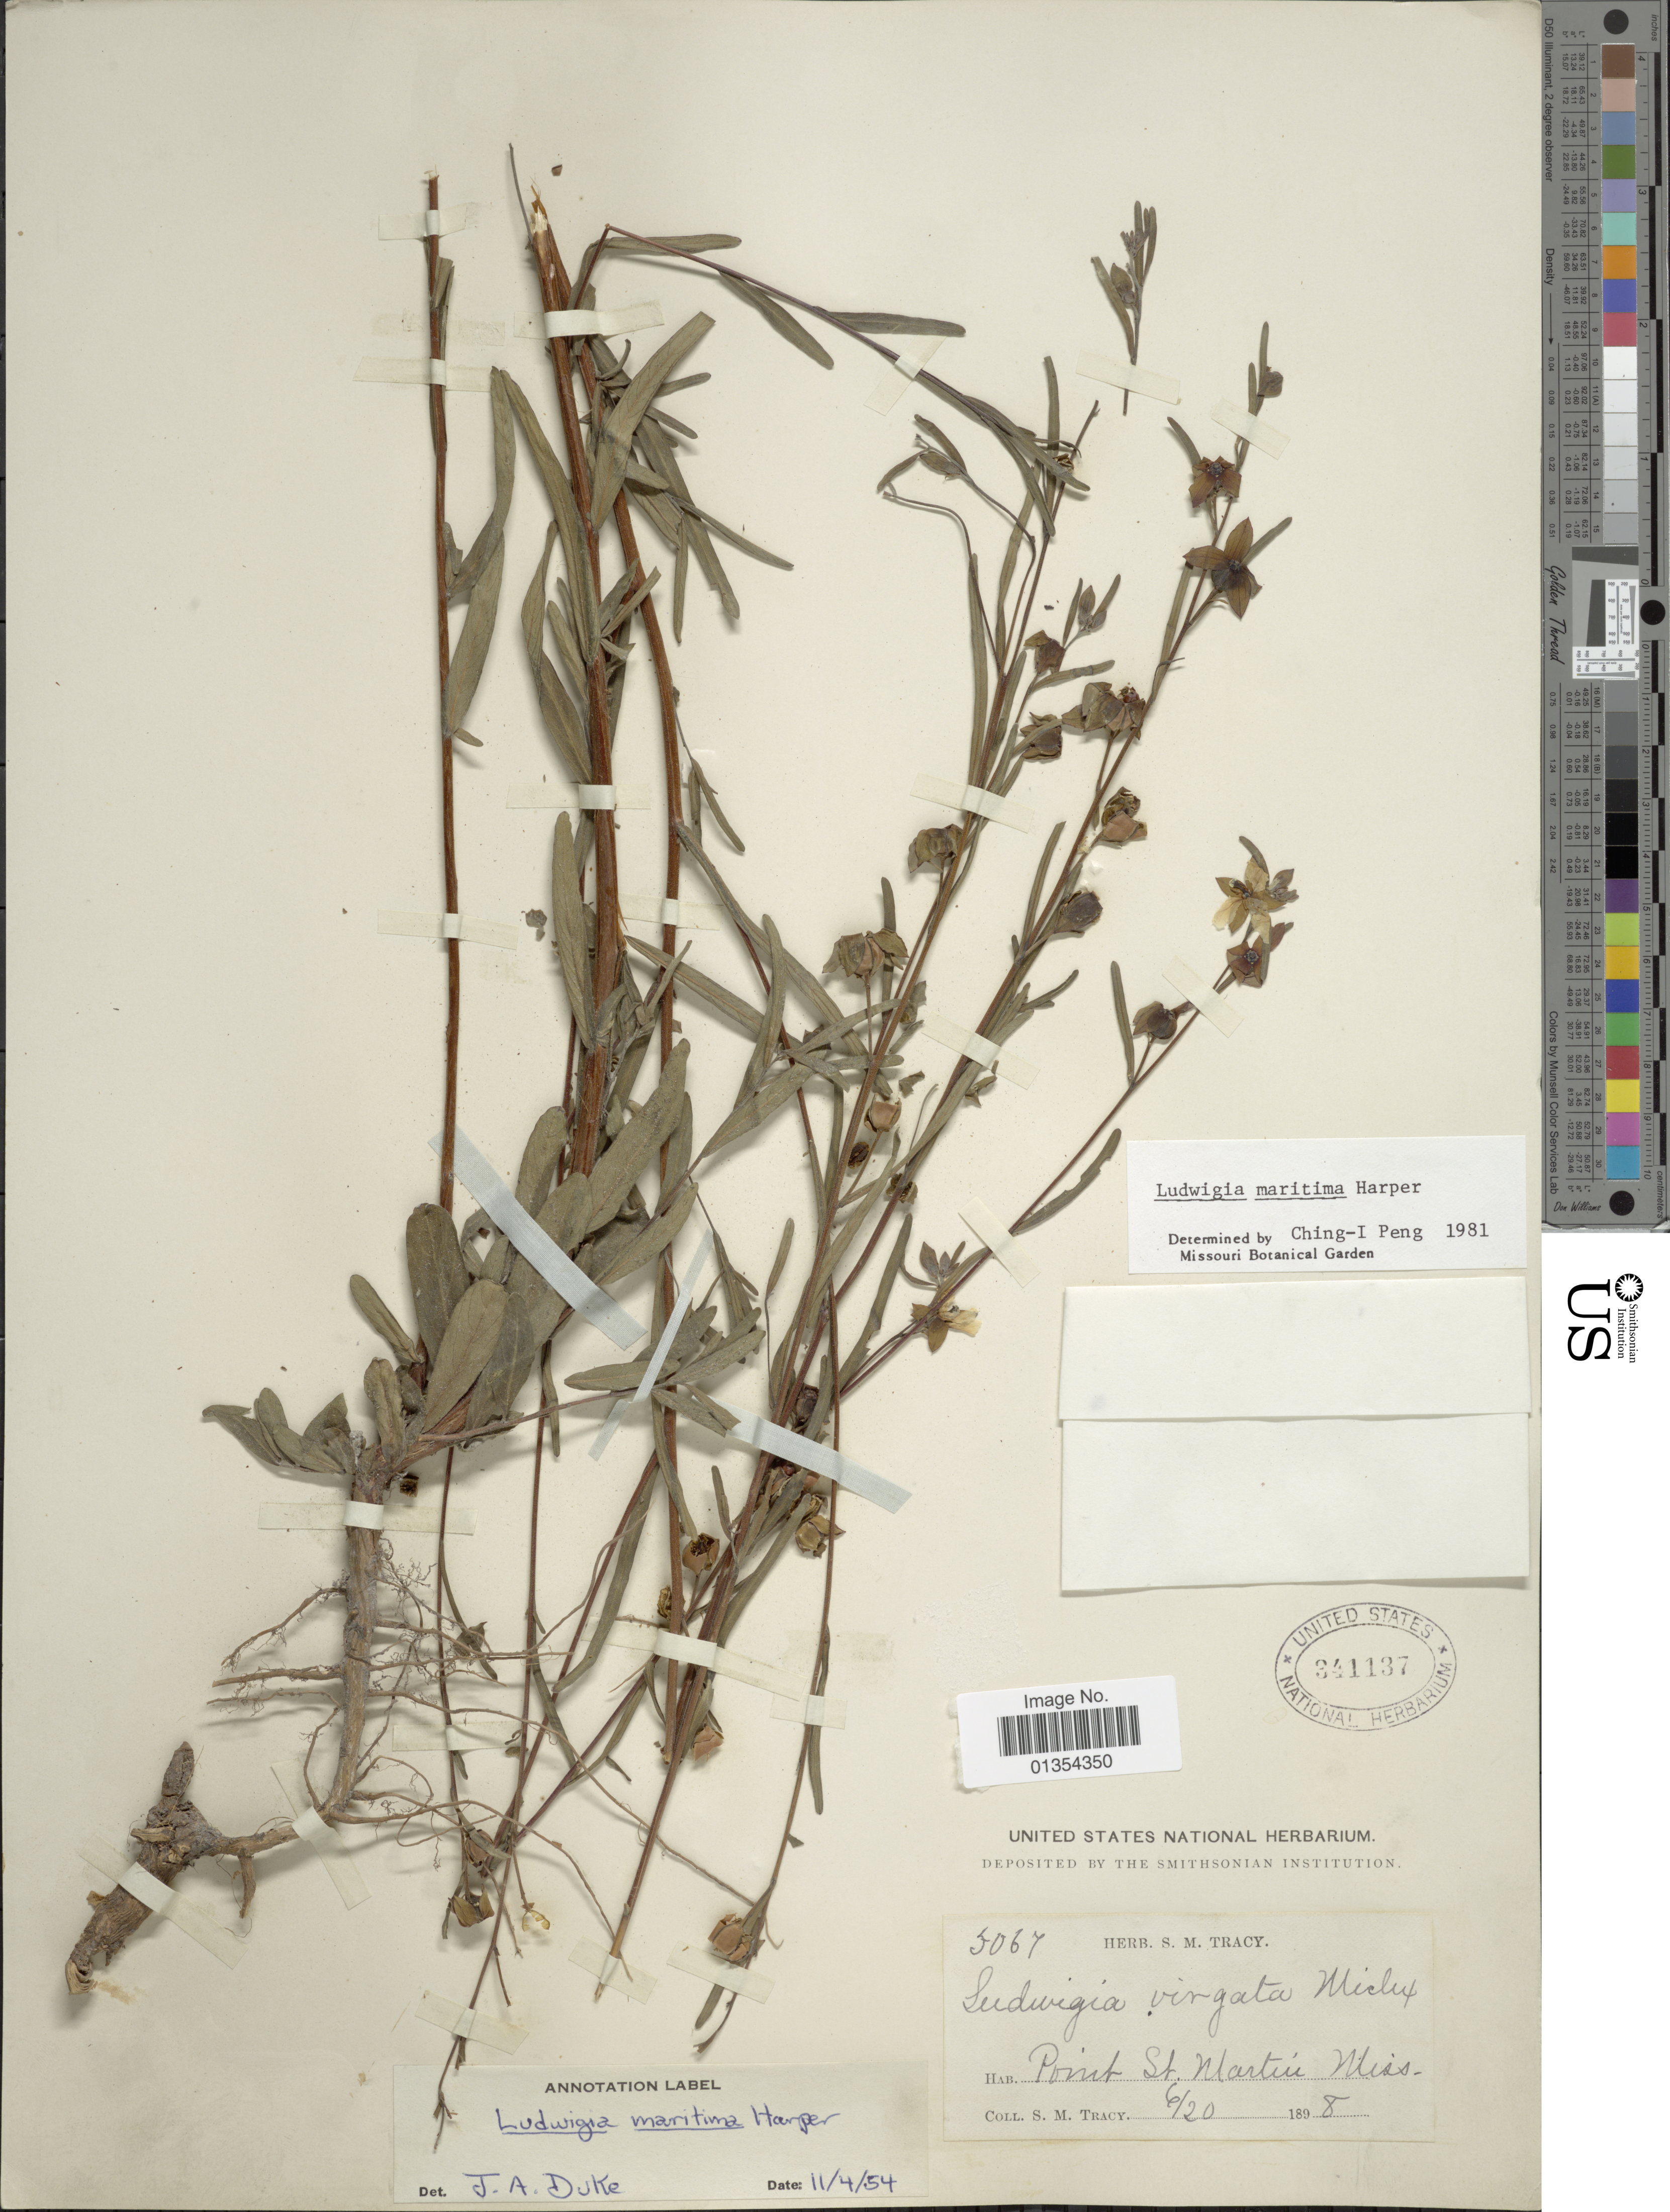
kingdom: Plantae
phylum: Tracheophyta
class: Magnoliopsida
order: Myrtales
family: Onagraceae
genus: Ludwigia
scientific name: Ludwigia maritima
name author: R.M. Harper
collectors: S. M. Tracy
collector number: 5067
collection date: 1898-06-20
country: United States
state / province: Mississippi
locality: Point St. Martin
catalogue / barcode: US 341137